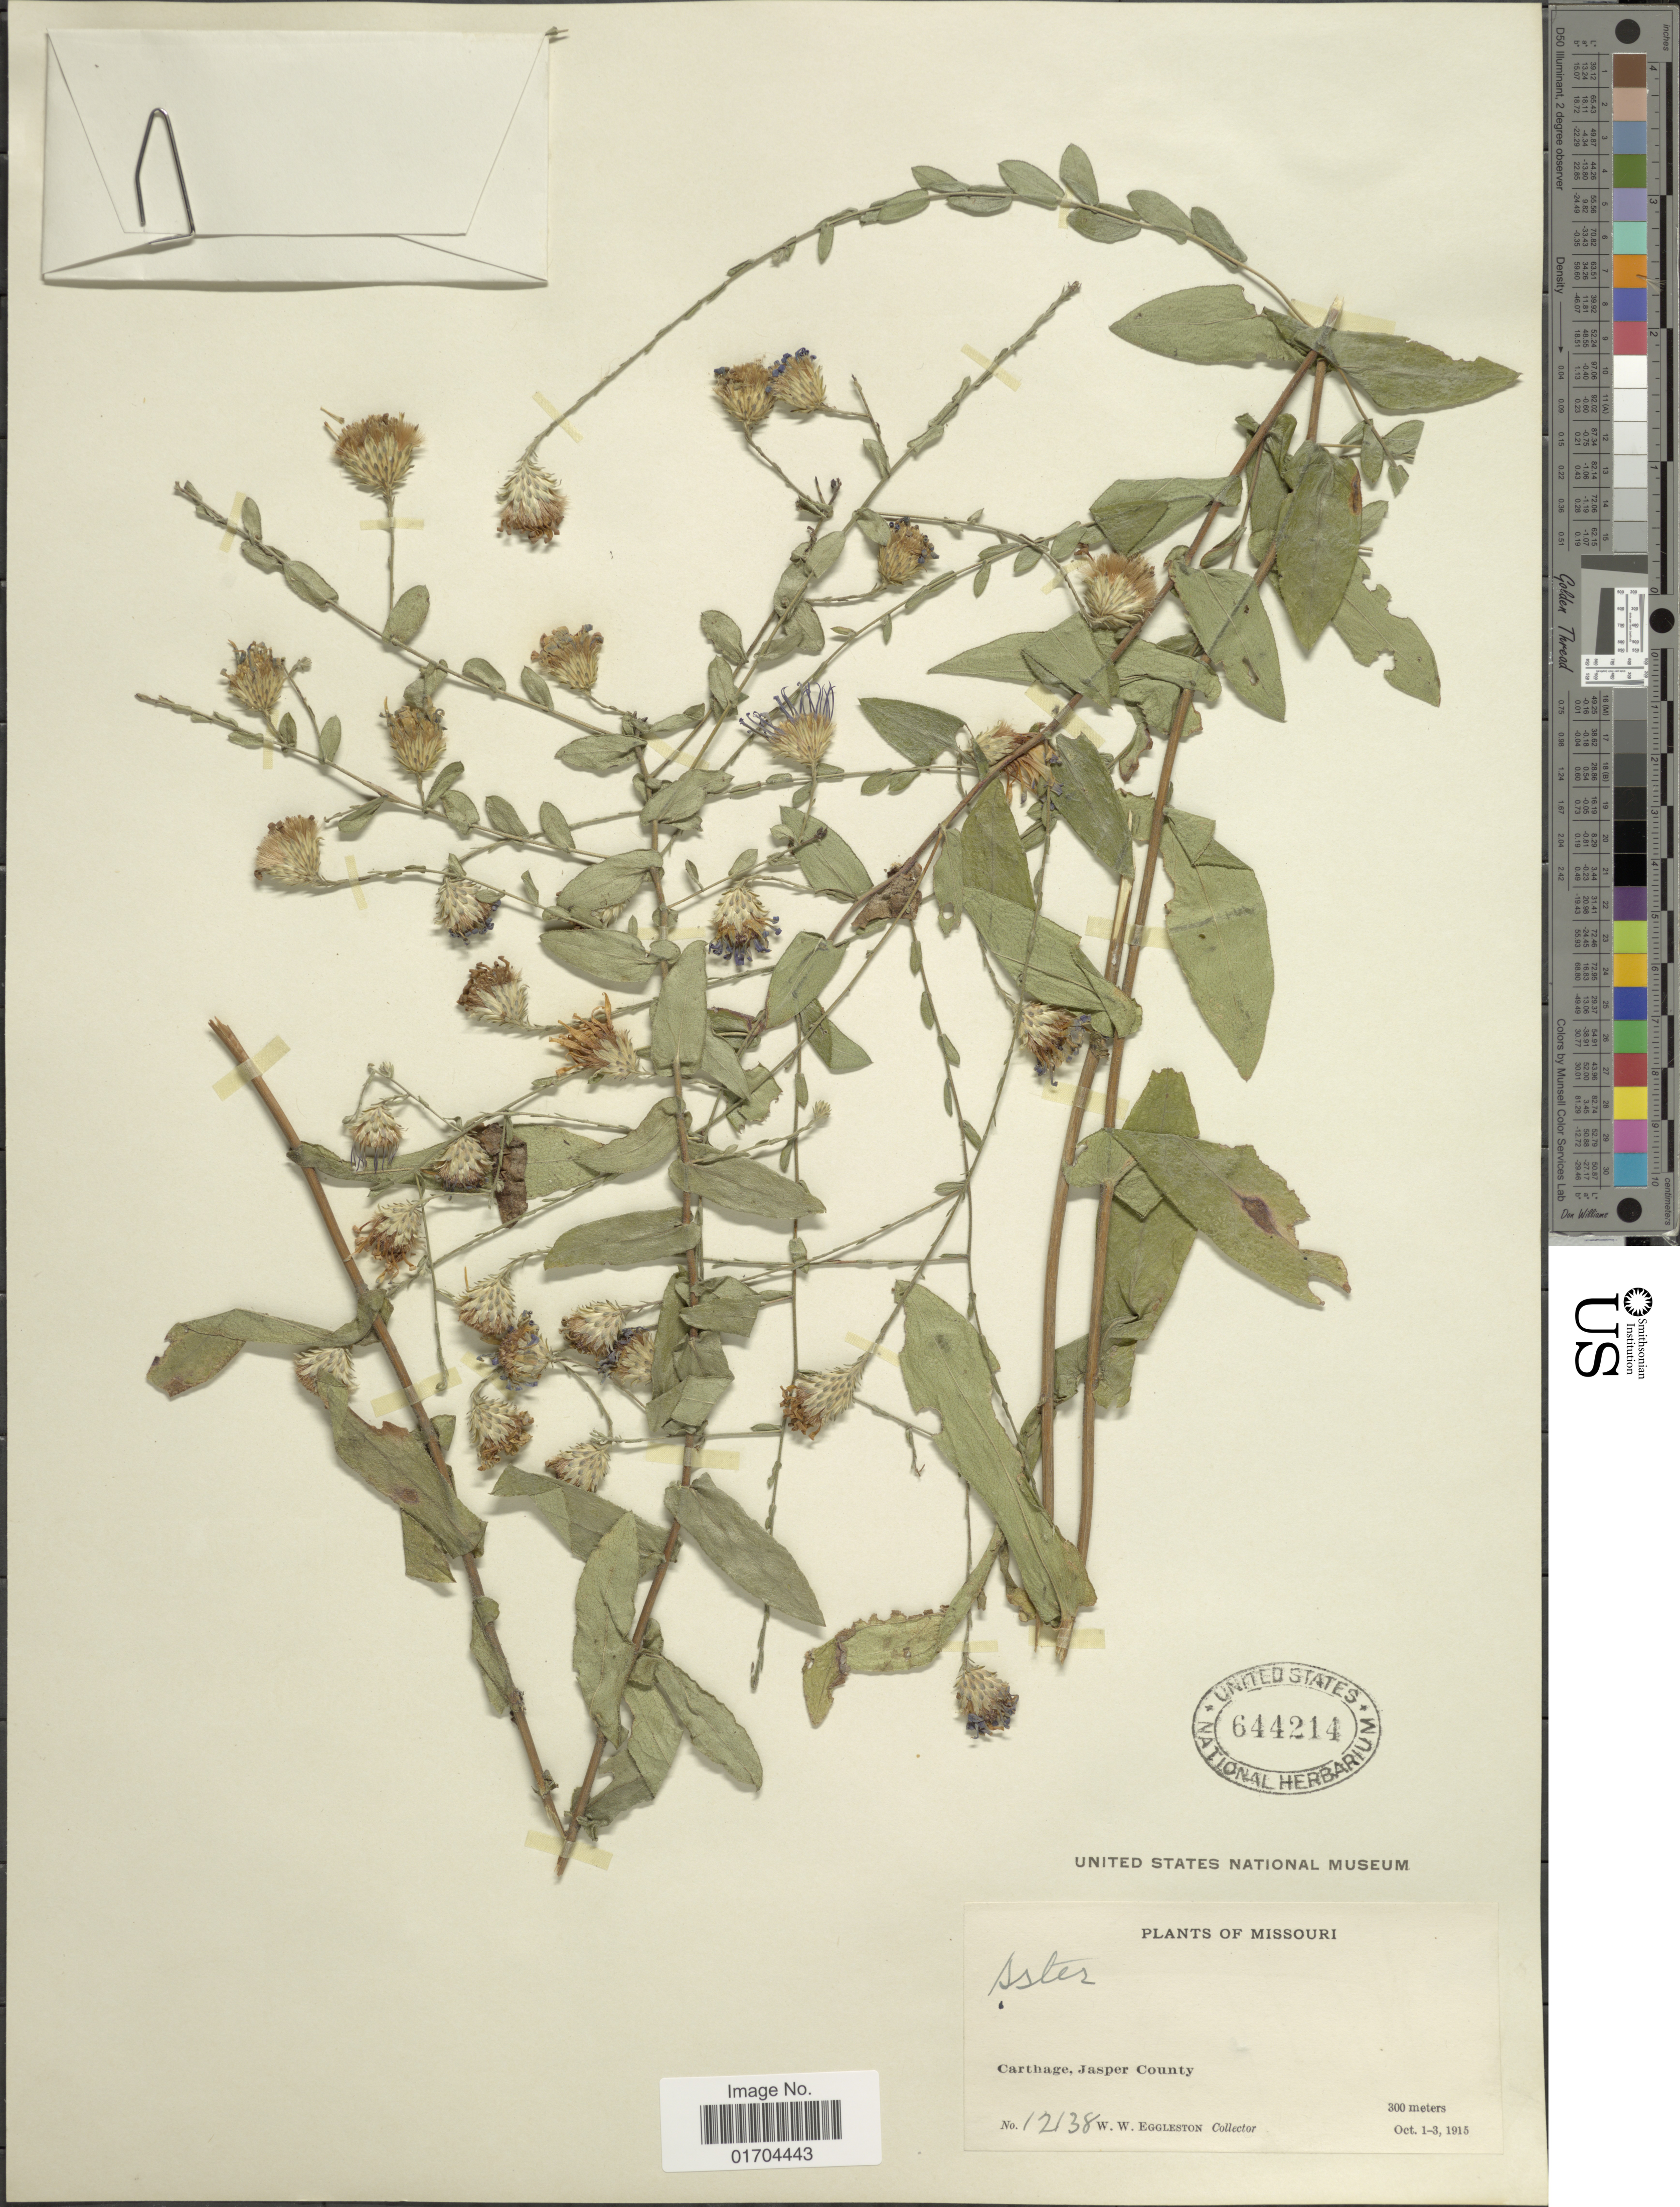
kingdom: Plantae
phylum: Tracheophyta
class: Magnoliopsida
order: Asterales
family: Asteraceae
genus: Symphyotrichum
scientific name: Symphyotrichum sp.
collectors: W. W. Eggleston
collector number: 12138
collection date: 1915-10-01/1915-10-03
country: United States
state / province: Missouri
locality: Carthage, Jasper County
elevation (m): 300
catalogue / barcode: US 644214